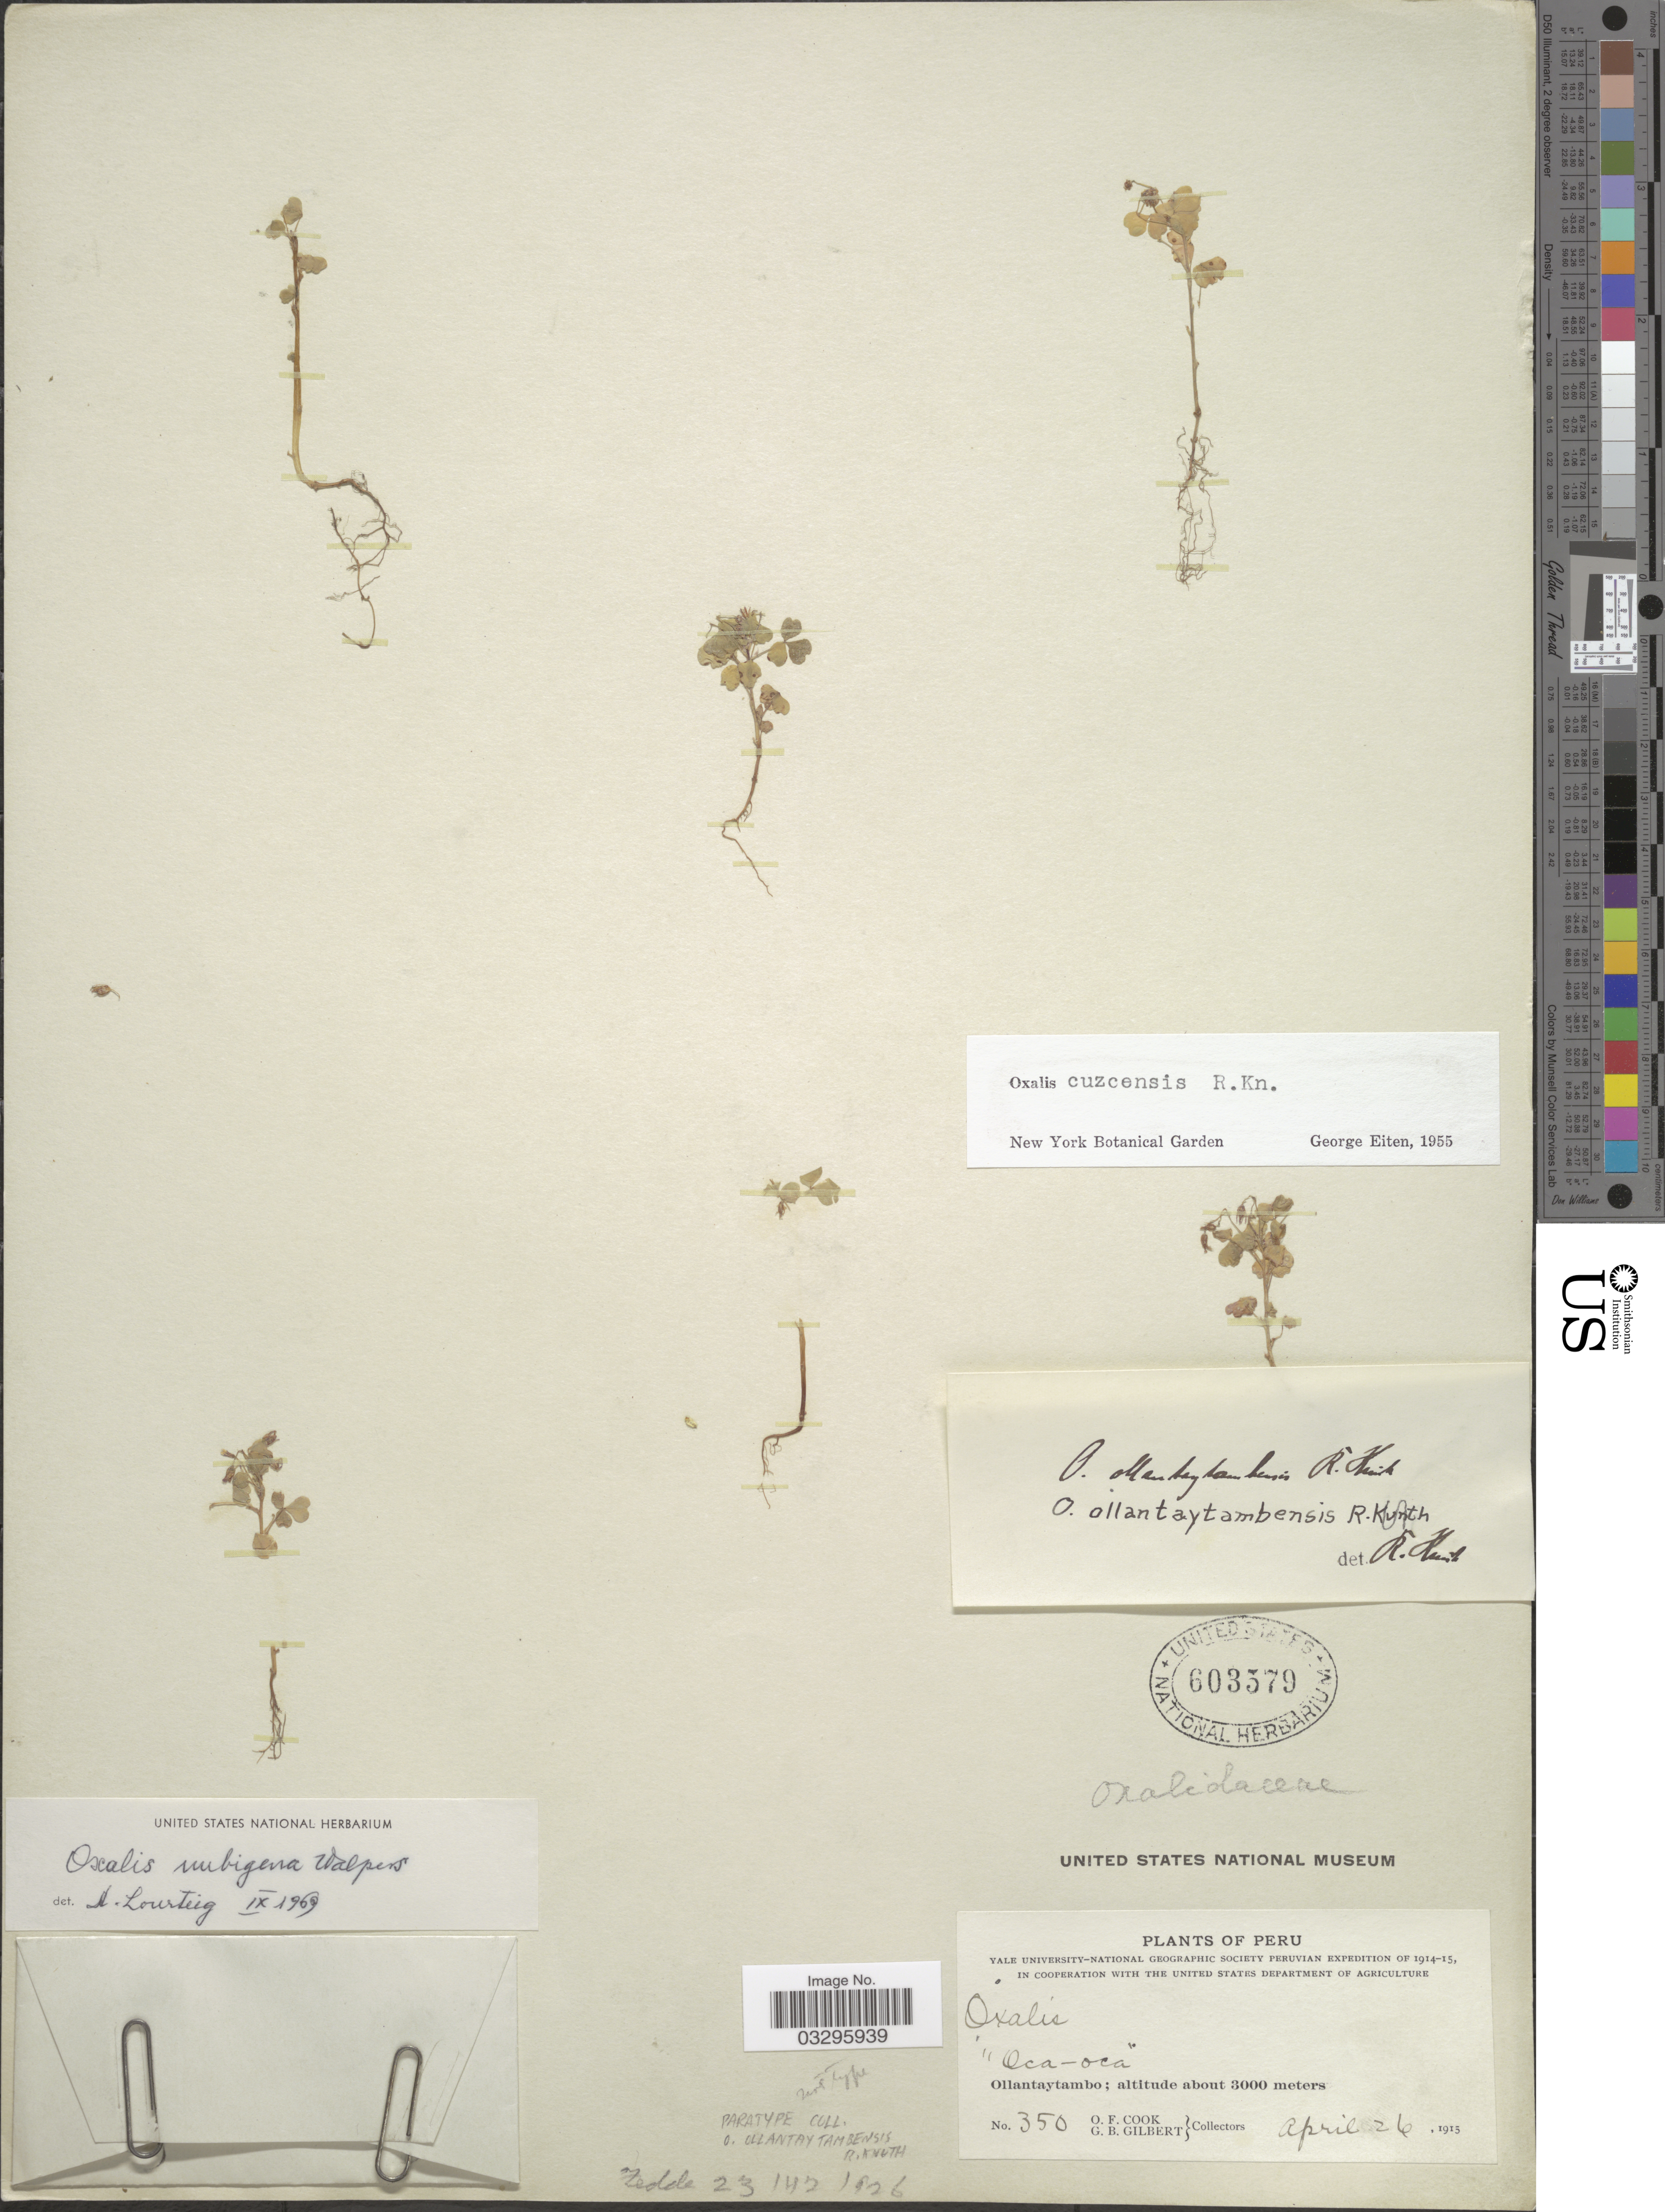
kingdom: Plantae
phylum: Tracheophyta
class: Magnoliopsida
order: Oxalidales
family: Oxalidaceae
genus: Oxalis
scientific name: Oxalis nubigena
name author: Walp.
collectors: O. F. Cook & G. B. Gilbert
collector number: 350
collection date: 1915-04-26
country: Peru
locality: Ollantaytambo.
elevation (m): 3000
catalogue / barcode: US 603579